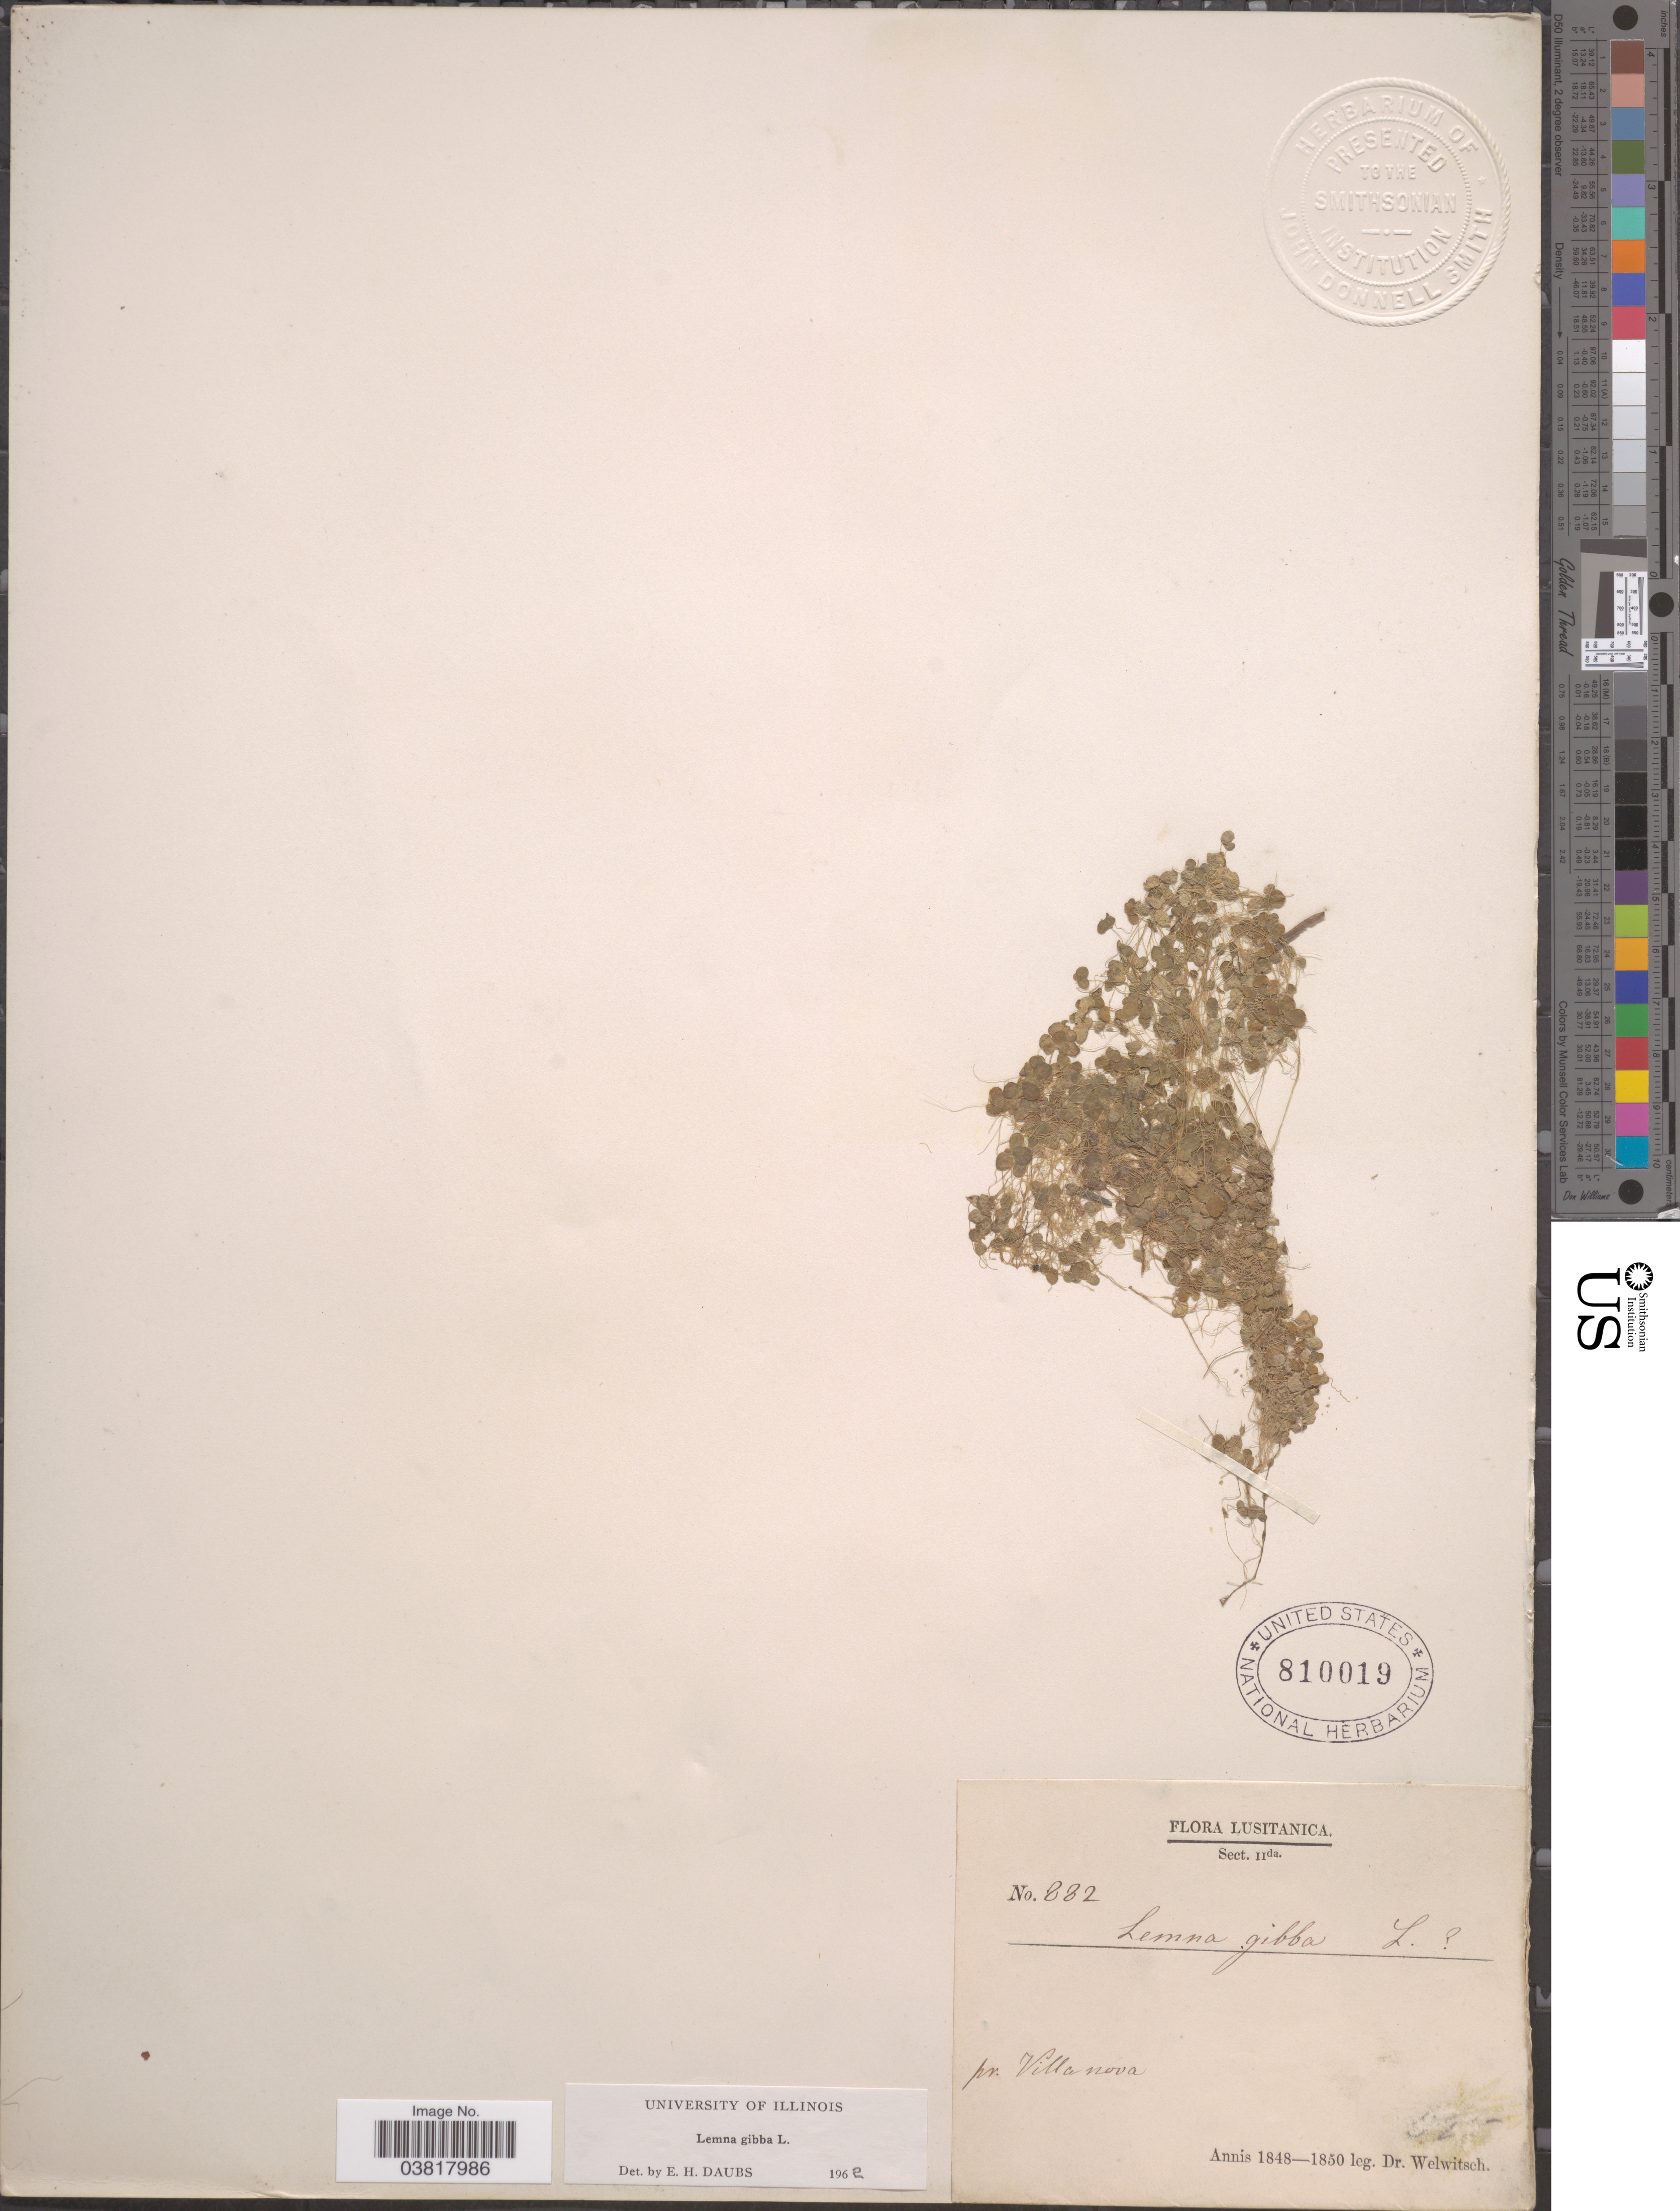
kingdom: Plantae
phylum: Tracheophyta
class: Liliopsida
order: Alismatales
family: Araceae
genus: Lemna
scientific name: Lemna gibba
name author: L.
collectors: -. Welwitsch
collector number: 882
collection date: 1848/1850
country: Portugal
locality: Villanova.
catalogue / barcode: US 810019